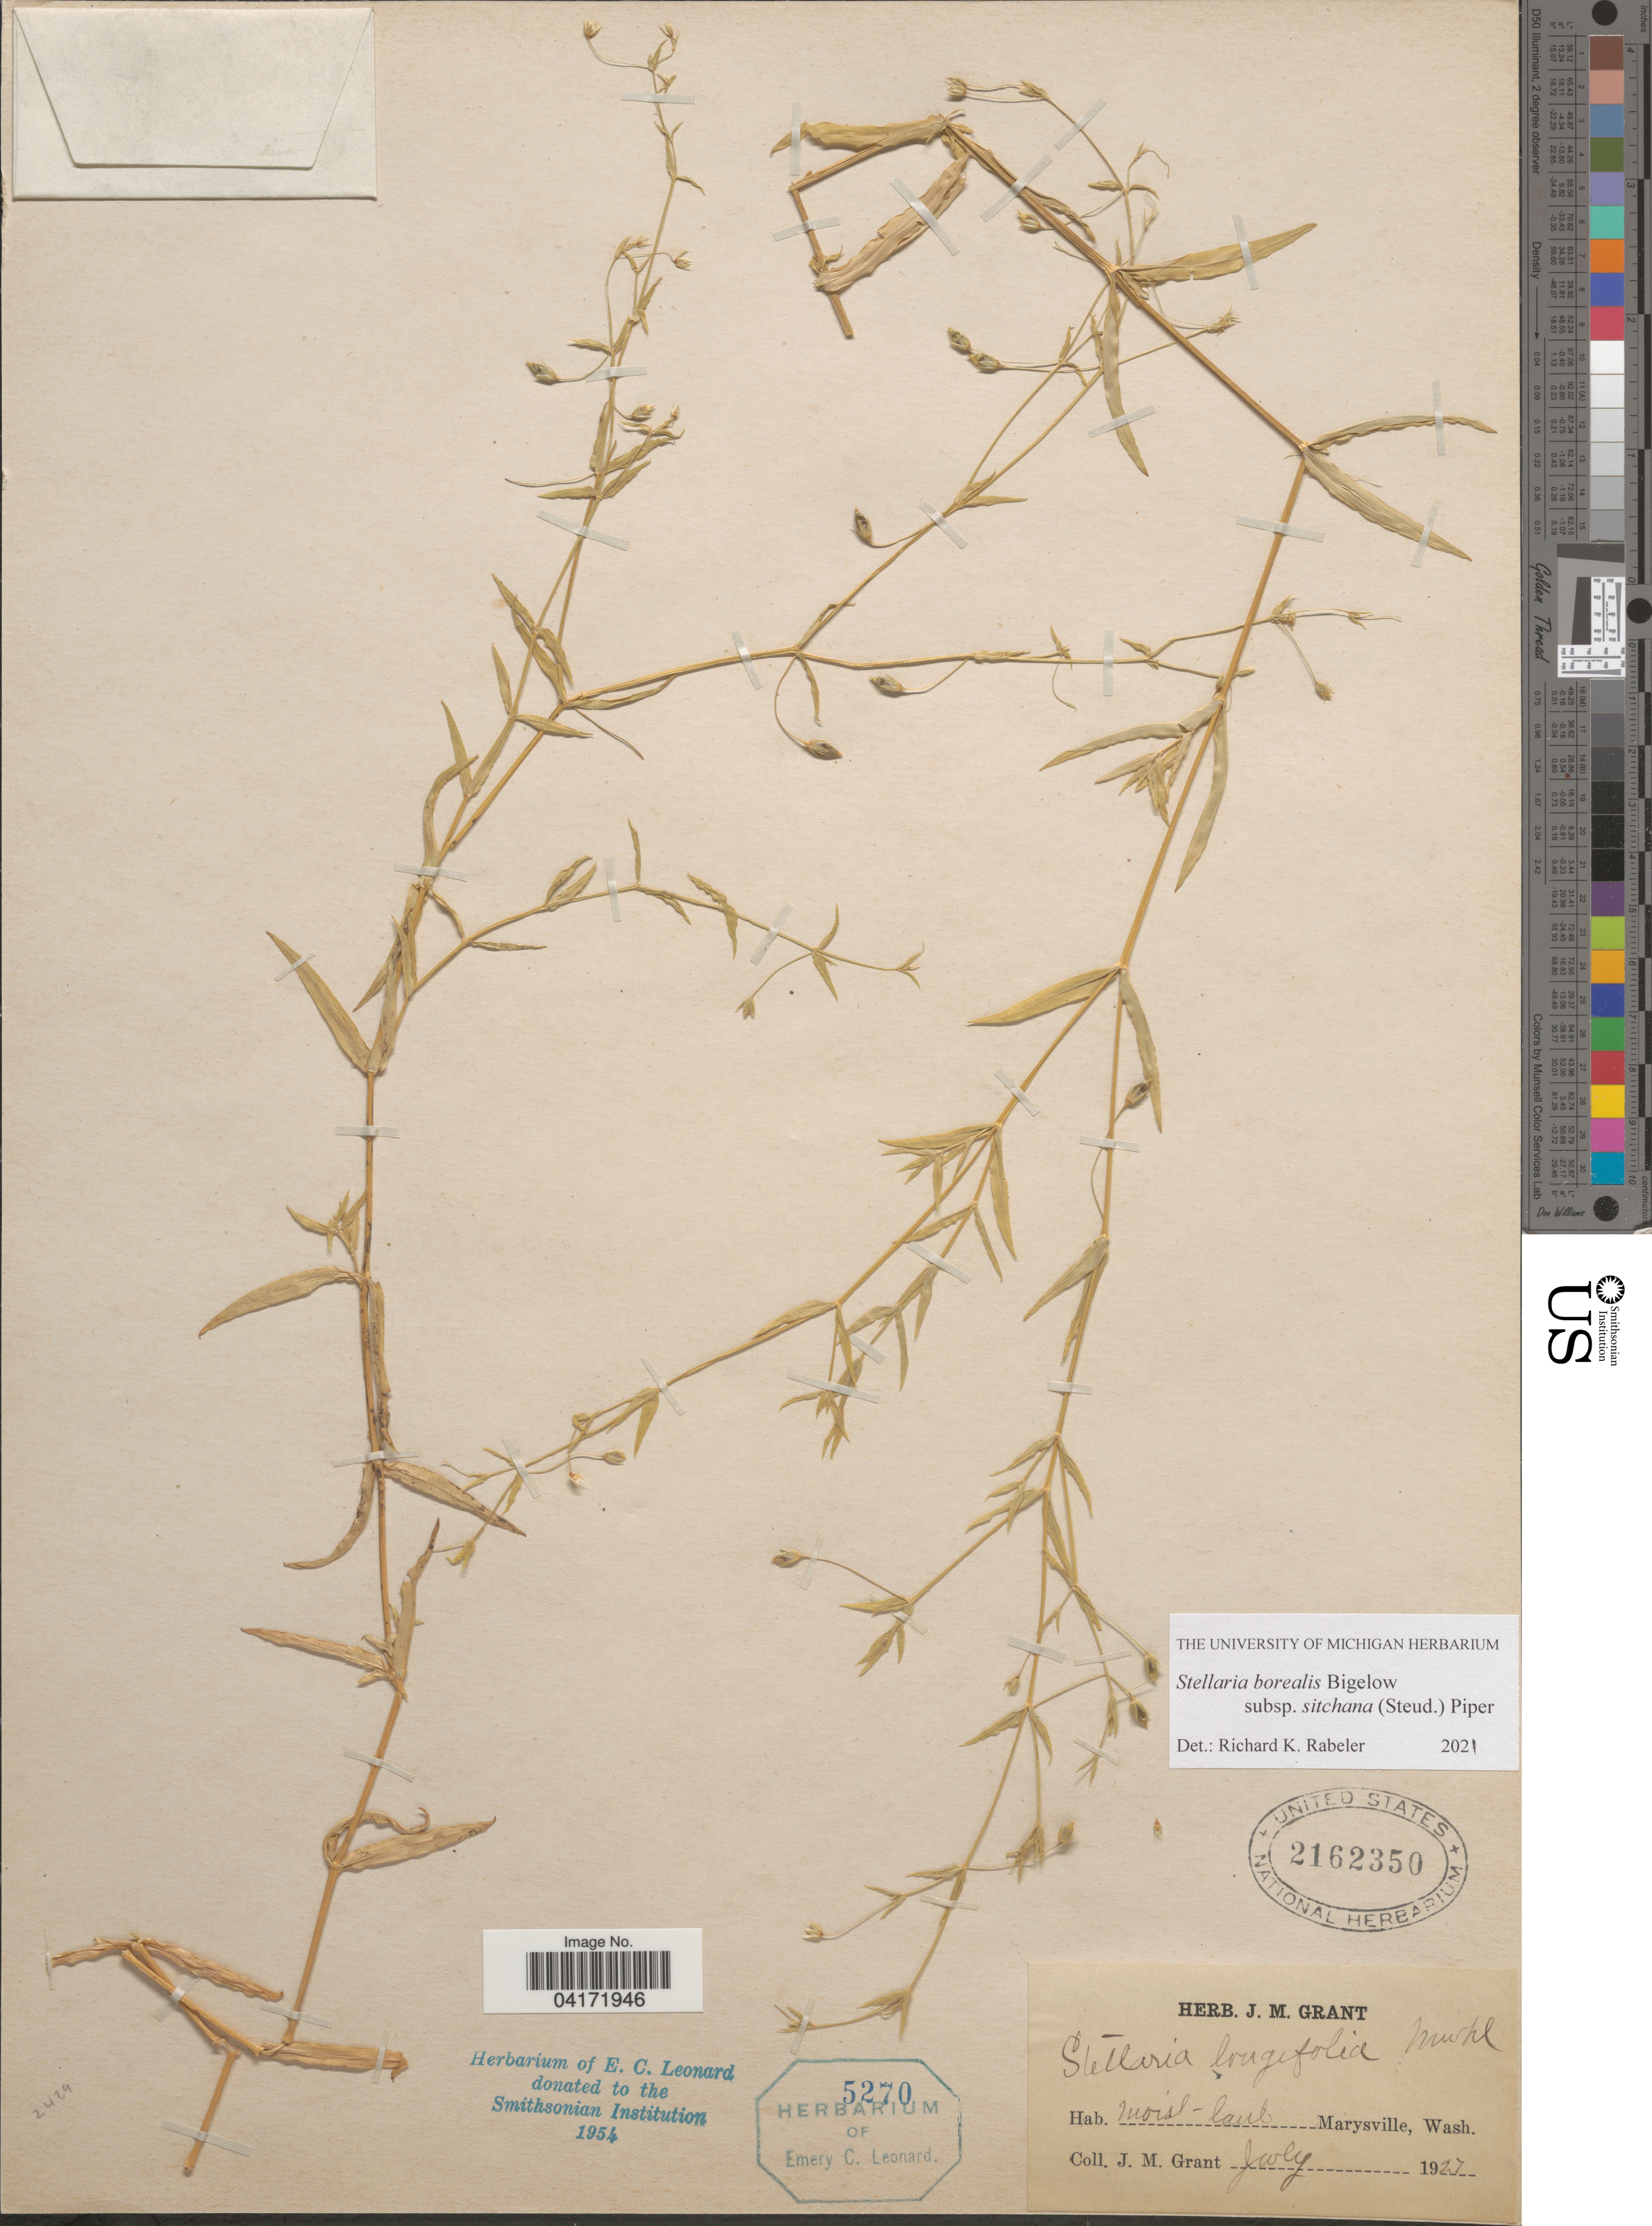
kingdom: Plantae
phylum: Tracheophyta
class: Magnoliopsida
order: Caryophyllales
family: Caryophyllaceae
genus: Stellaria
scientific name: Stellaria borealis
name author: Bigelow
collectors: J. M. Grant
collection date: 1927-07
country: United States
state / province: Washington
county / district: Snohomish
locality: Marysville.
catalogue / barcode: US 2162350